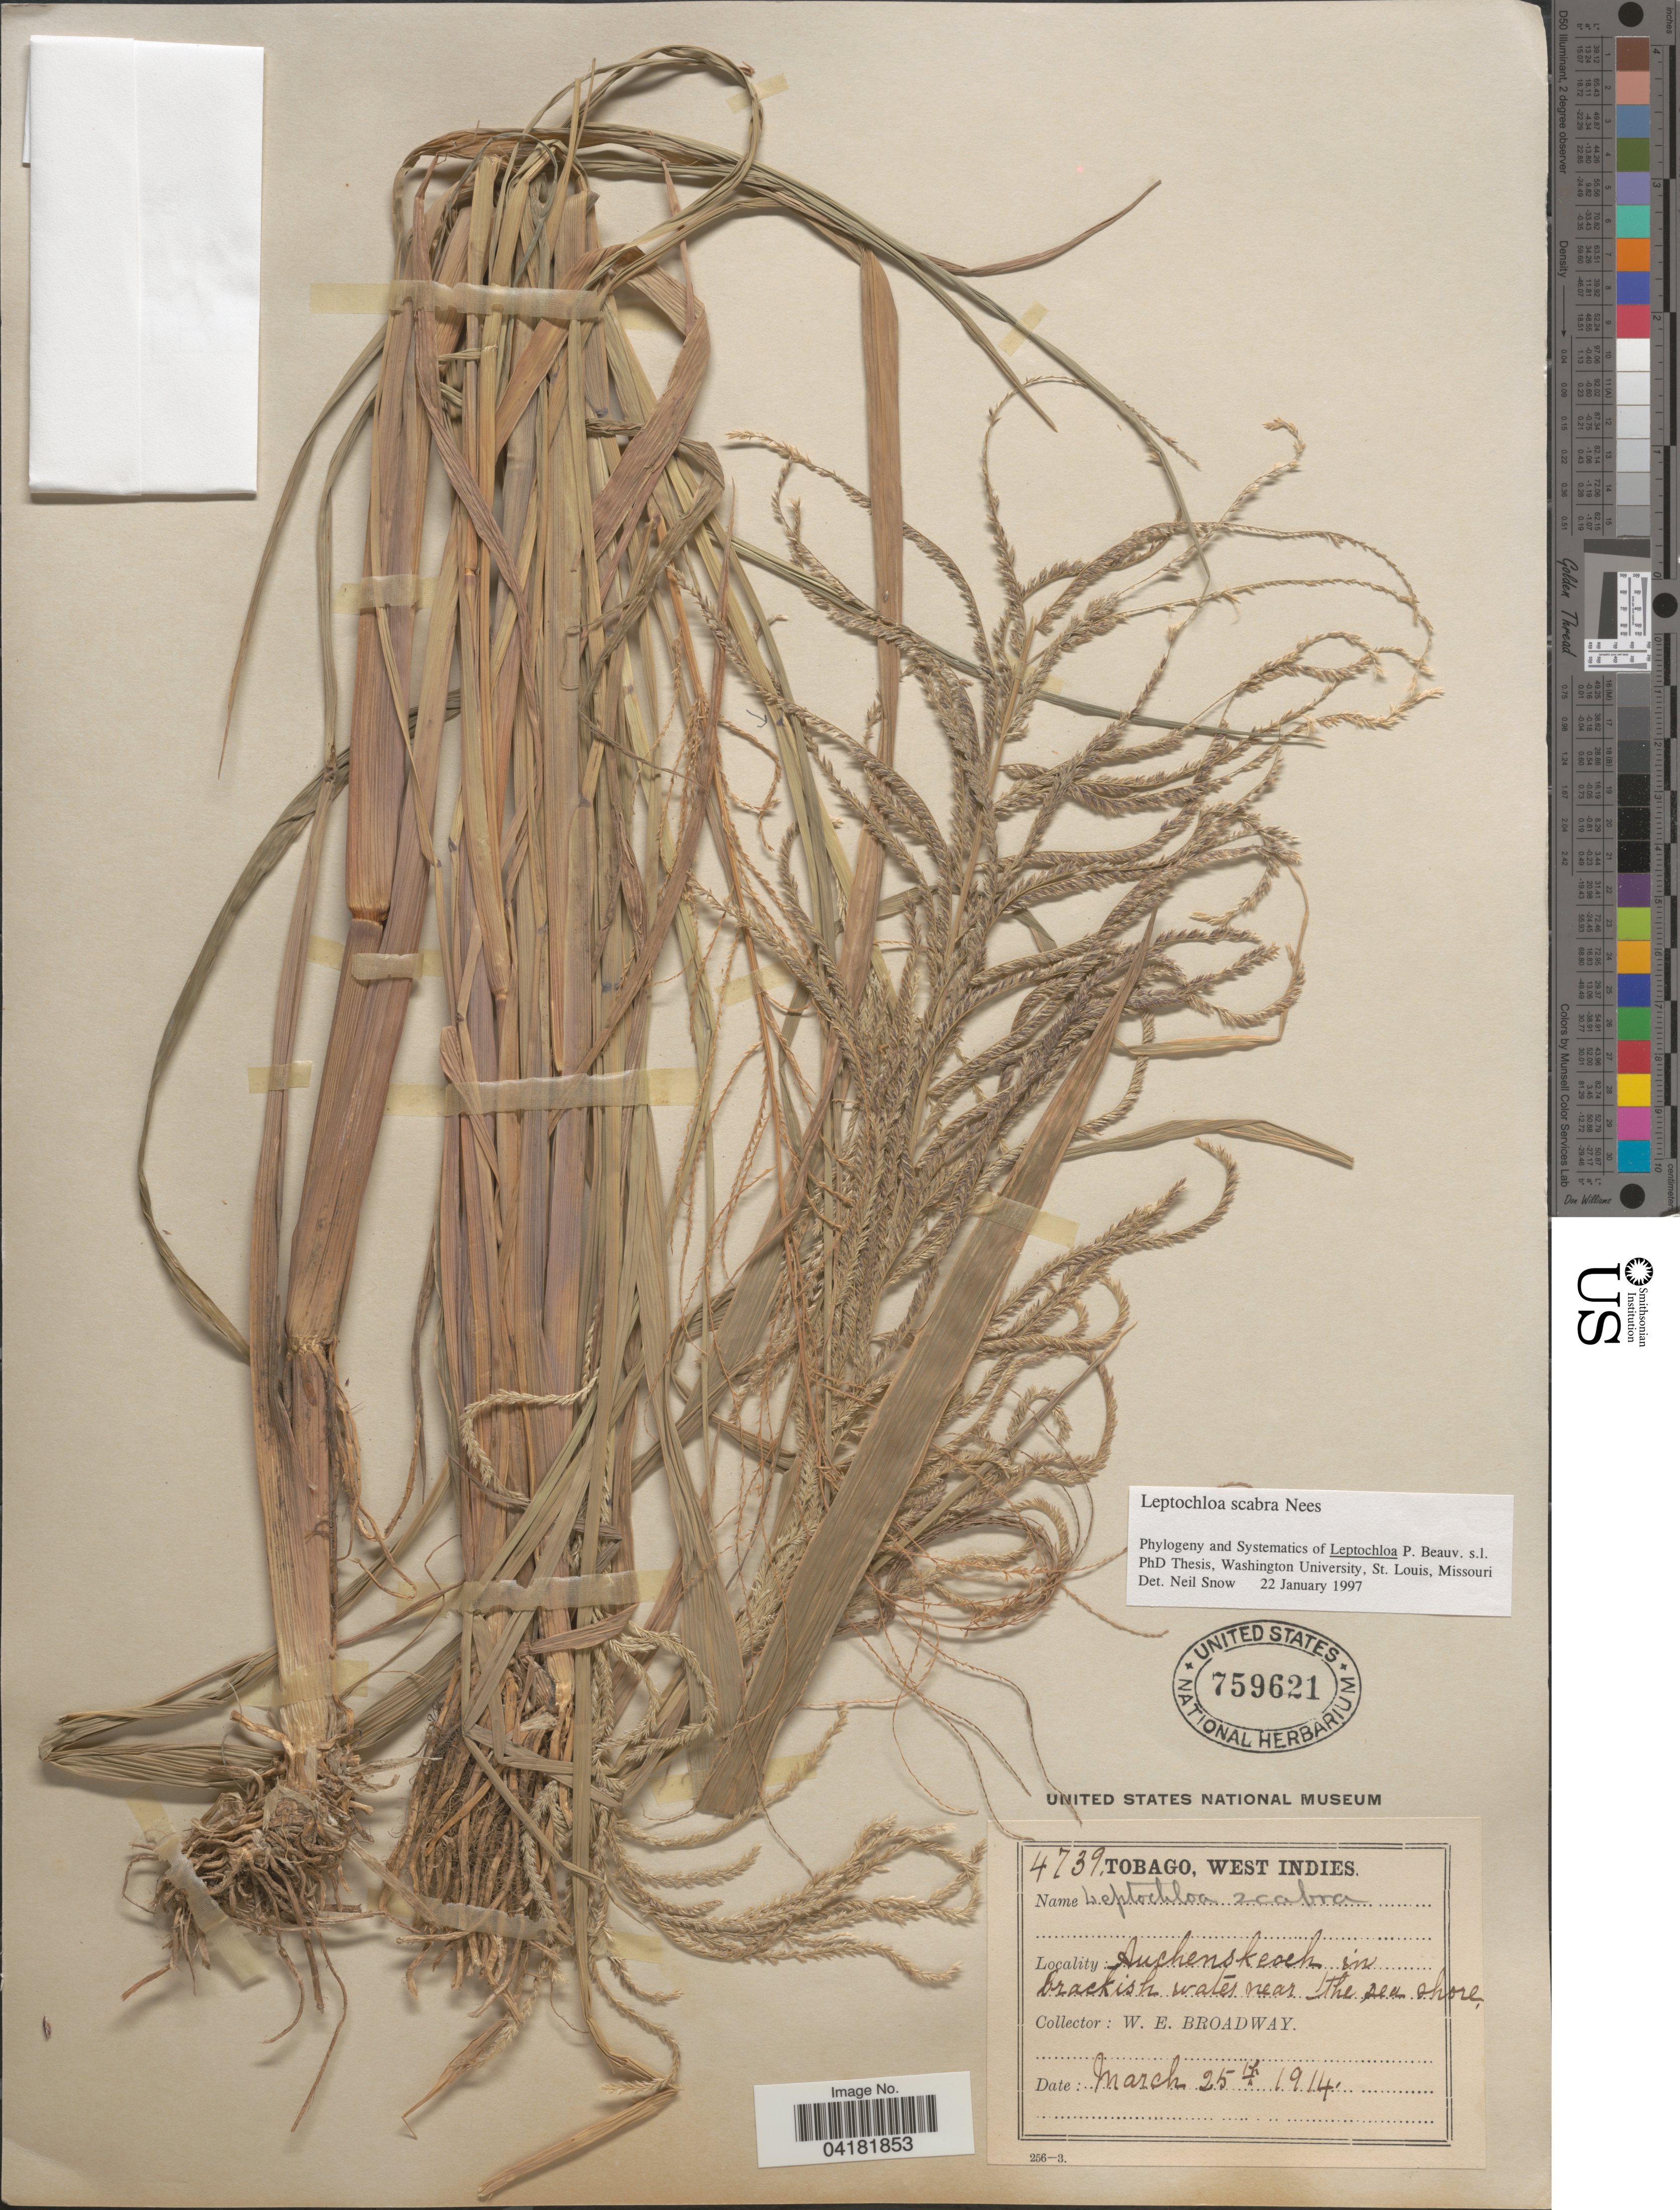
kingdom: Plantae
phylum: Tracheophyta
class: Liliopsida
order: Poales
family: Poaceae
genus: Leptochloa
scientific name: Leptochloa scabra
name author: Nees in Mart.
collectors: W. E. Broadway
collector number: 4739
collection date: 1914-03-25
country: Trinidad and Tobago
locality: Tobago. Auchenskeoch in brackish water near the sea shore.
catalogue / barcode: US 759621